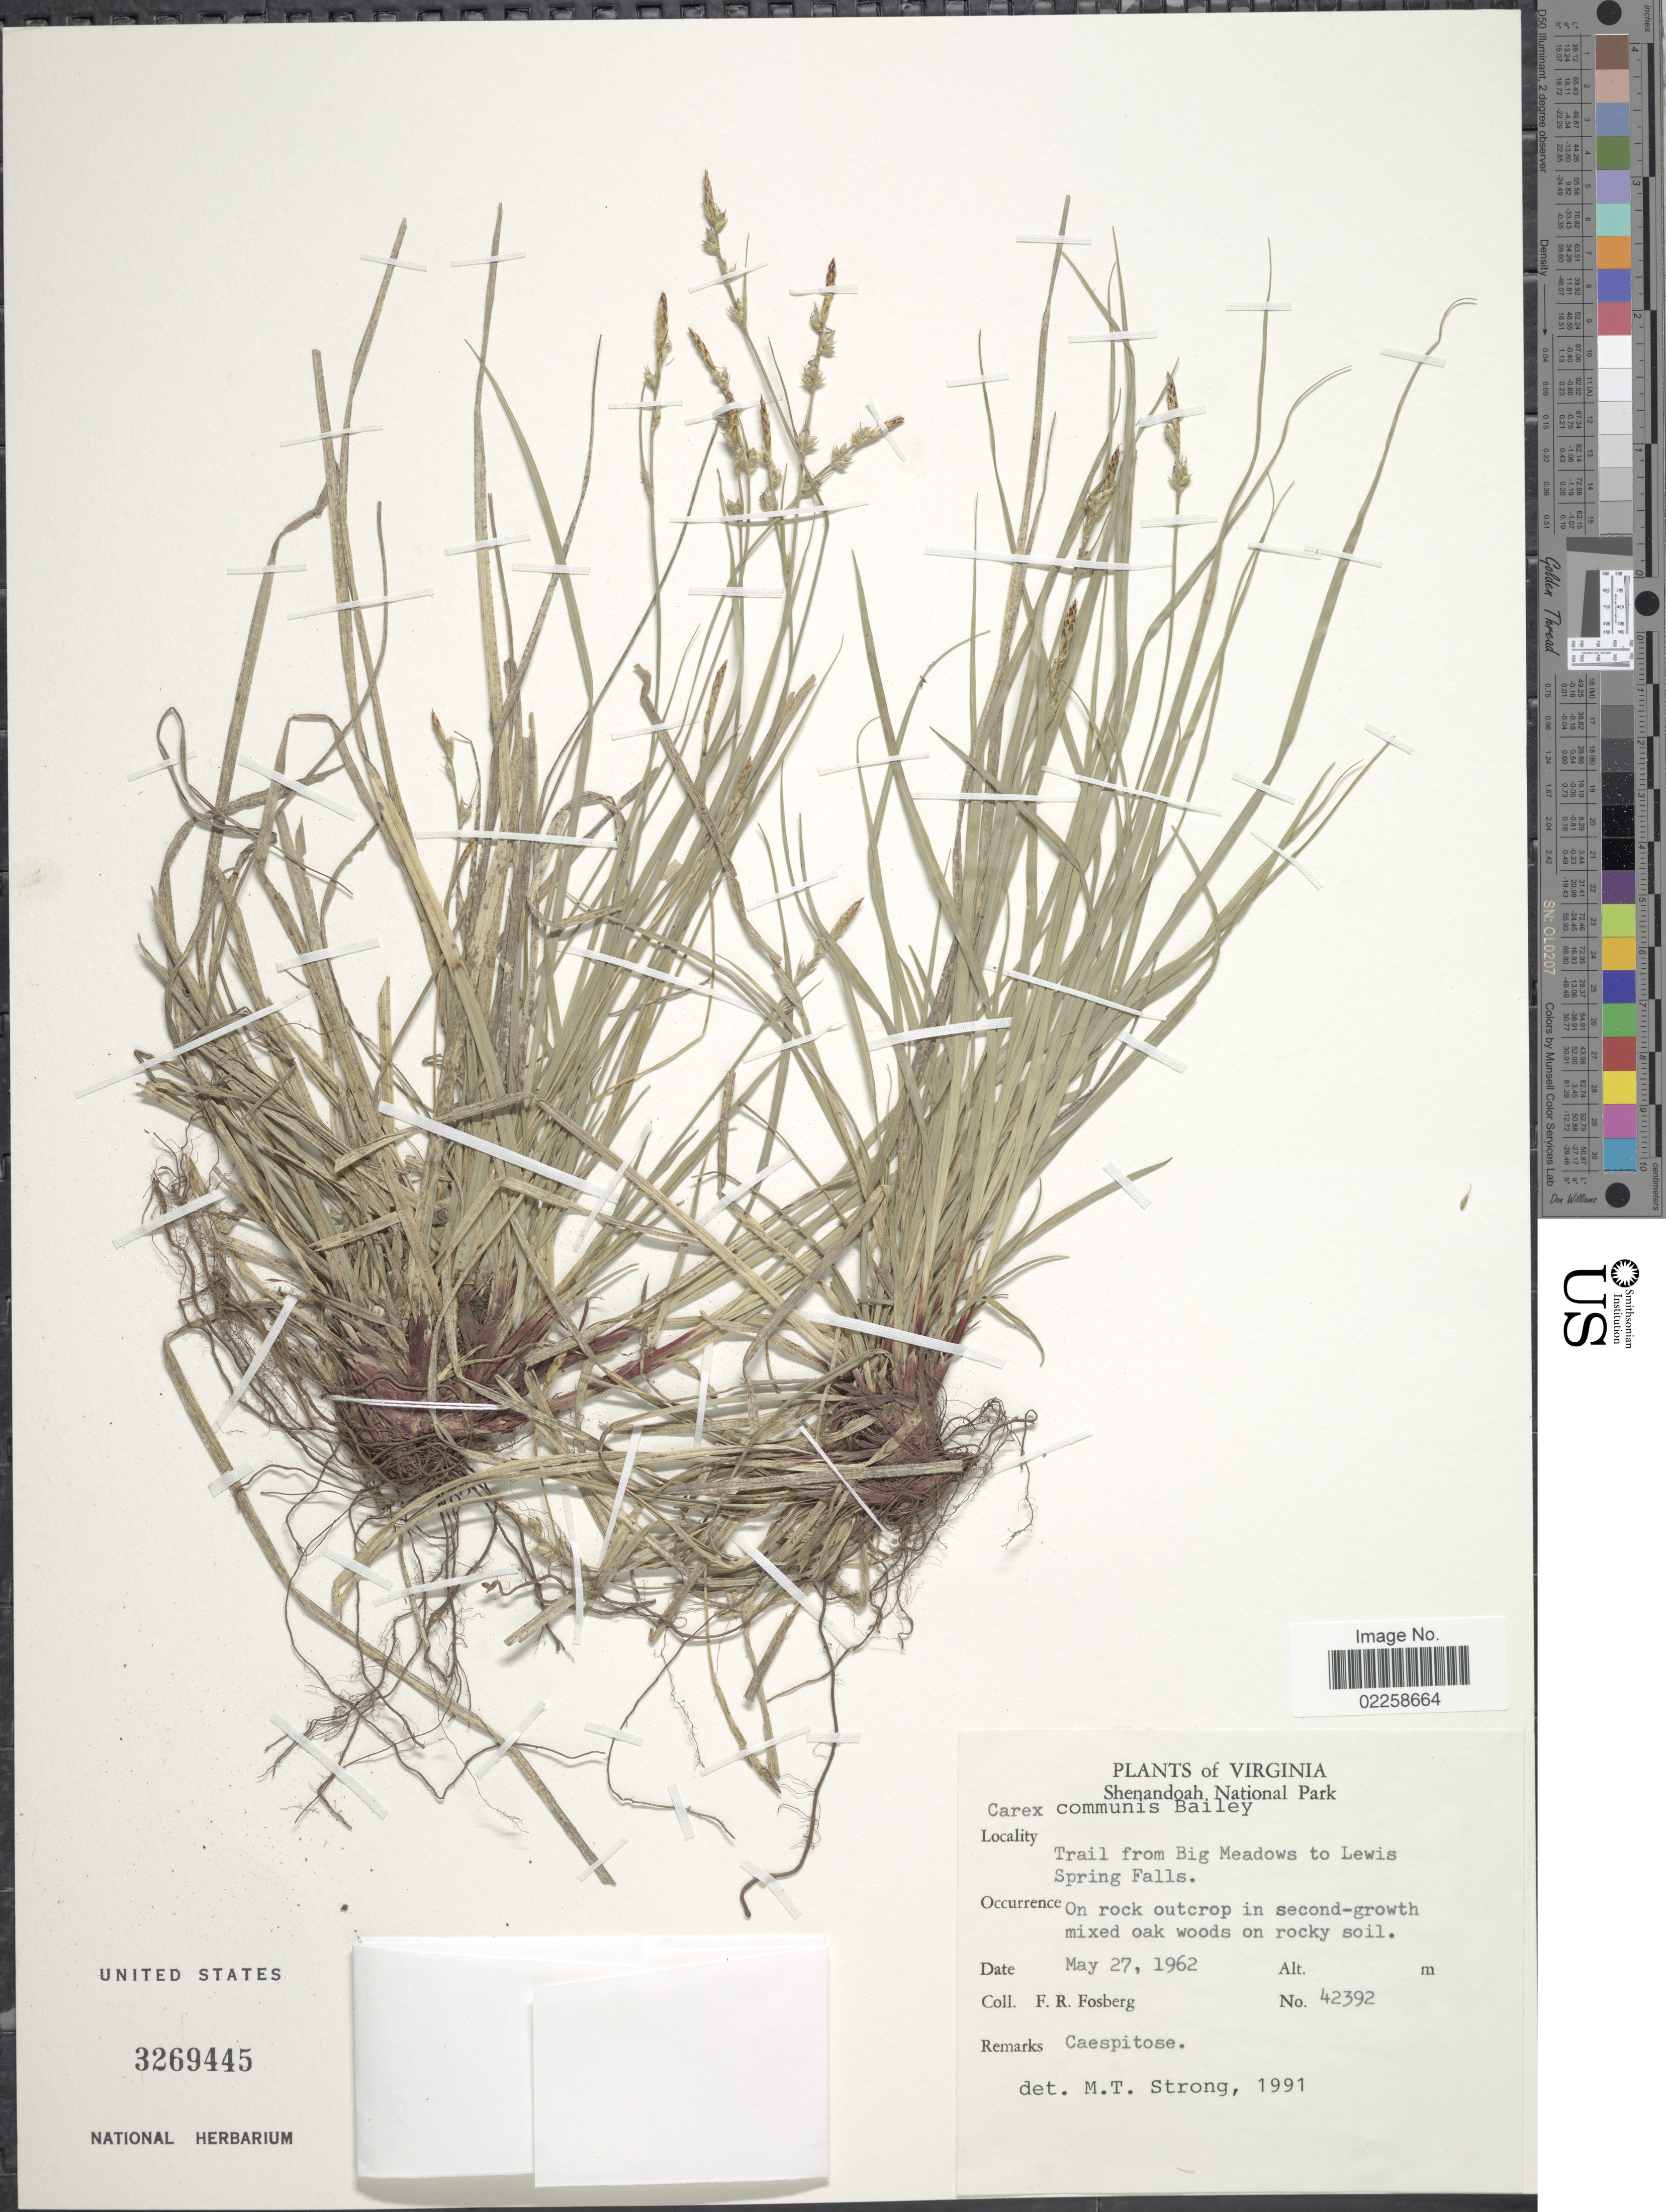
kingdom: Plantae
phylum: Tracheophyta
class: Liliopsida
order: Poales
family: Cyperaceae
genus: Carex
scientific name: Carex communis var. communis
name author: L.H. Bailey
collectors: F. R. Fosberg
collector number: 42392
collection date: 1962-05-27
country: United States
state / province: Virginia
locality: Shenandoah National Park, Trail from Big Meadows to Lewis Spring Falls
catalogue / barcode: US 3269445